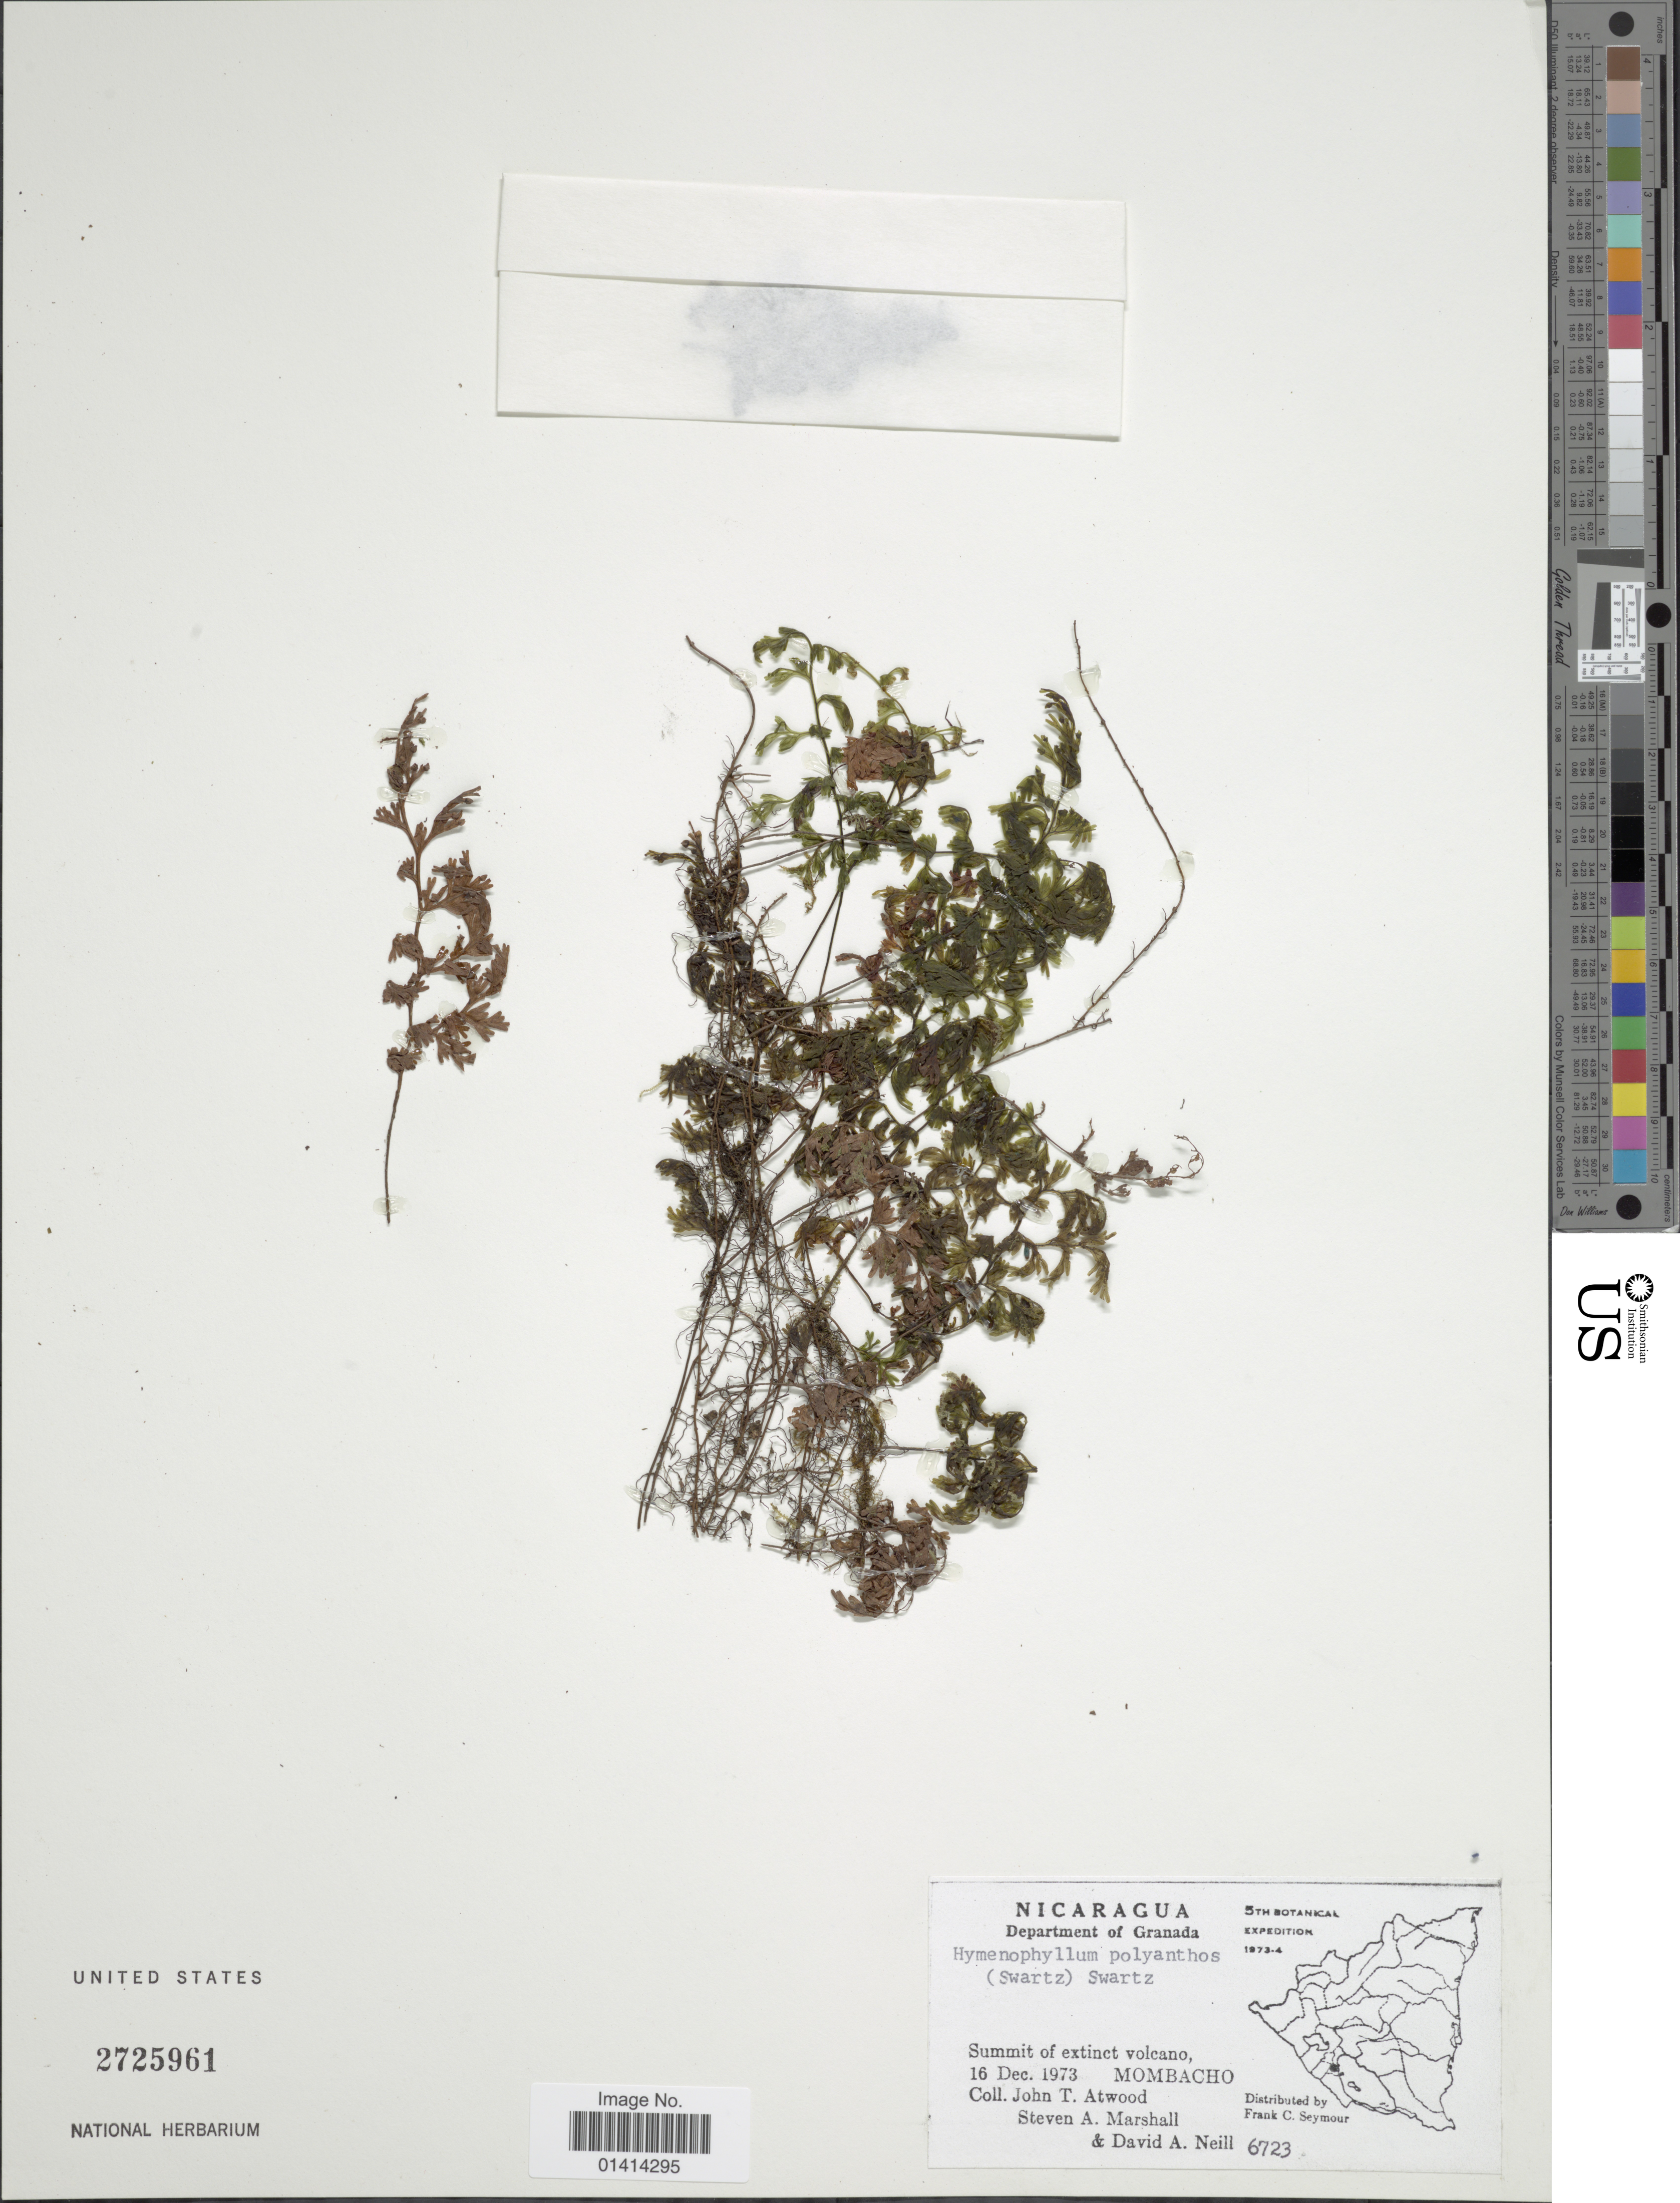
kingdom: Plantae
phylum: Tracheophyta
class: Polypodiopsida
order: Hymenophyllales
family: Hymenophyllaceae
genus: Hymenophyllum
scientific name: Hymenophyllum polyanthos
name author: (Sw.) Sw.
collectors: J. T. Atwood, S. A. Marshall & D. A. Neill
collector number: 6723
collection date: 1973-12-16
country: Nicaragua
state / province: Granada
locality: Department of Granada, Summit of extinct volcano, Mombacho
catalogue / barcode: US 2725961